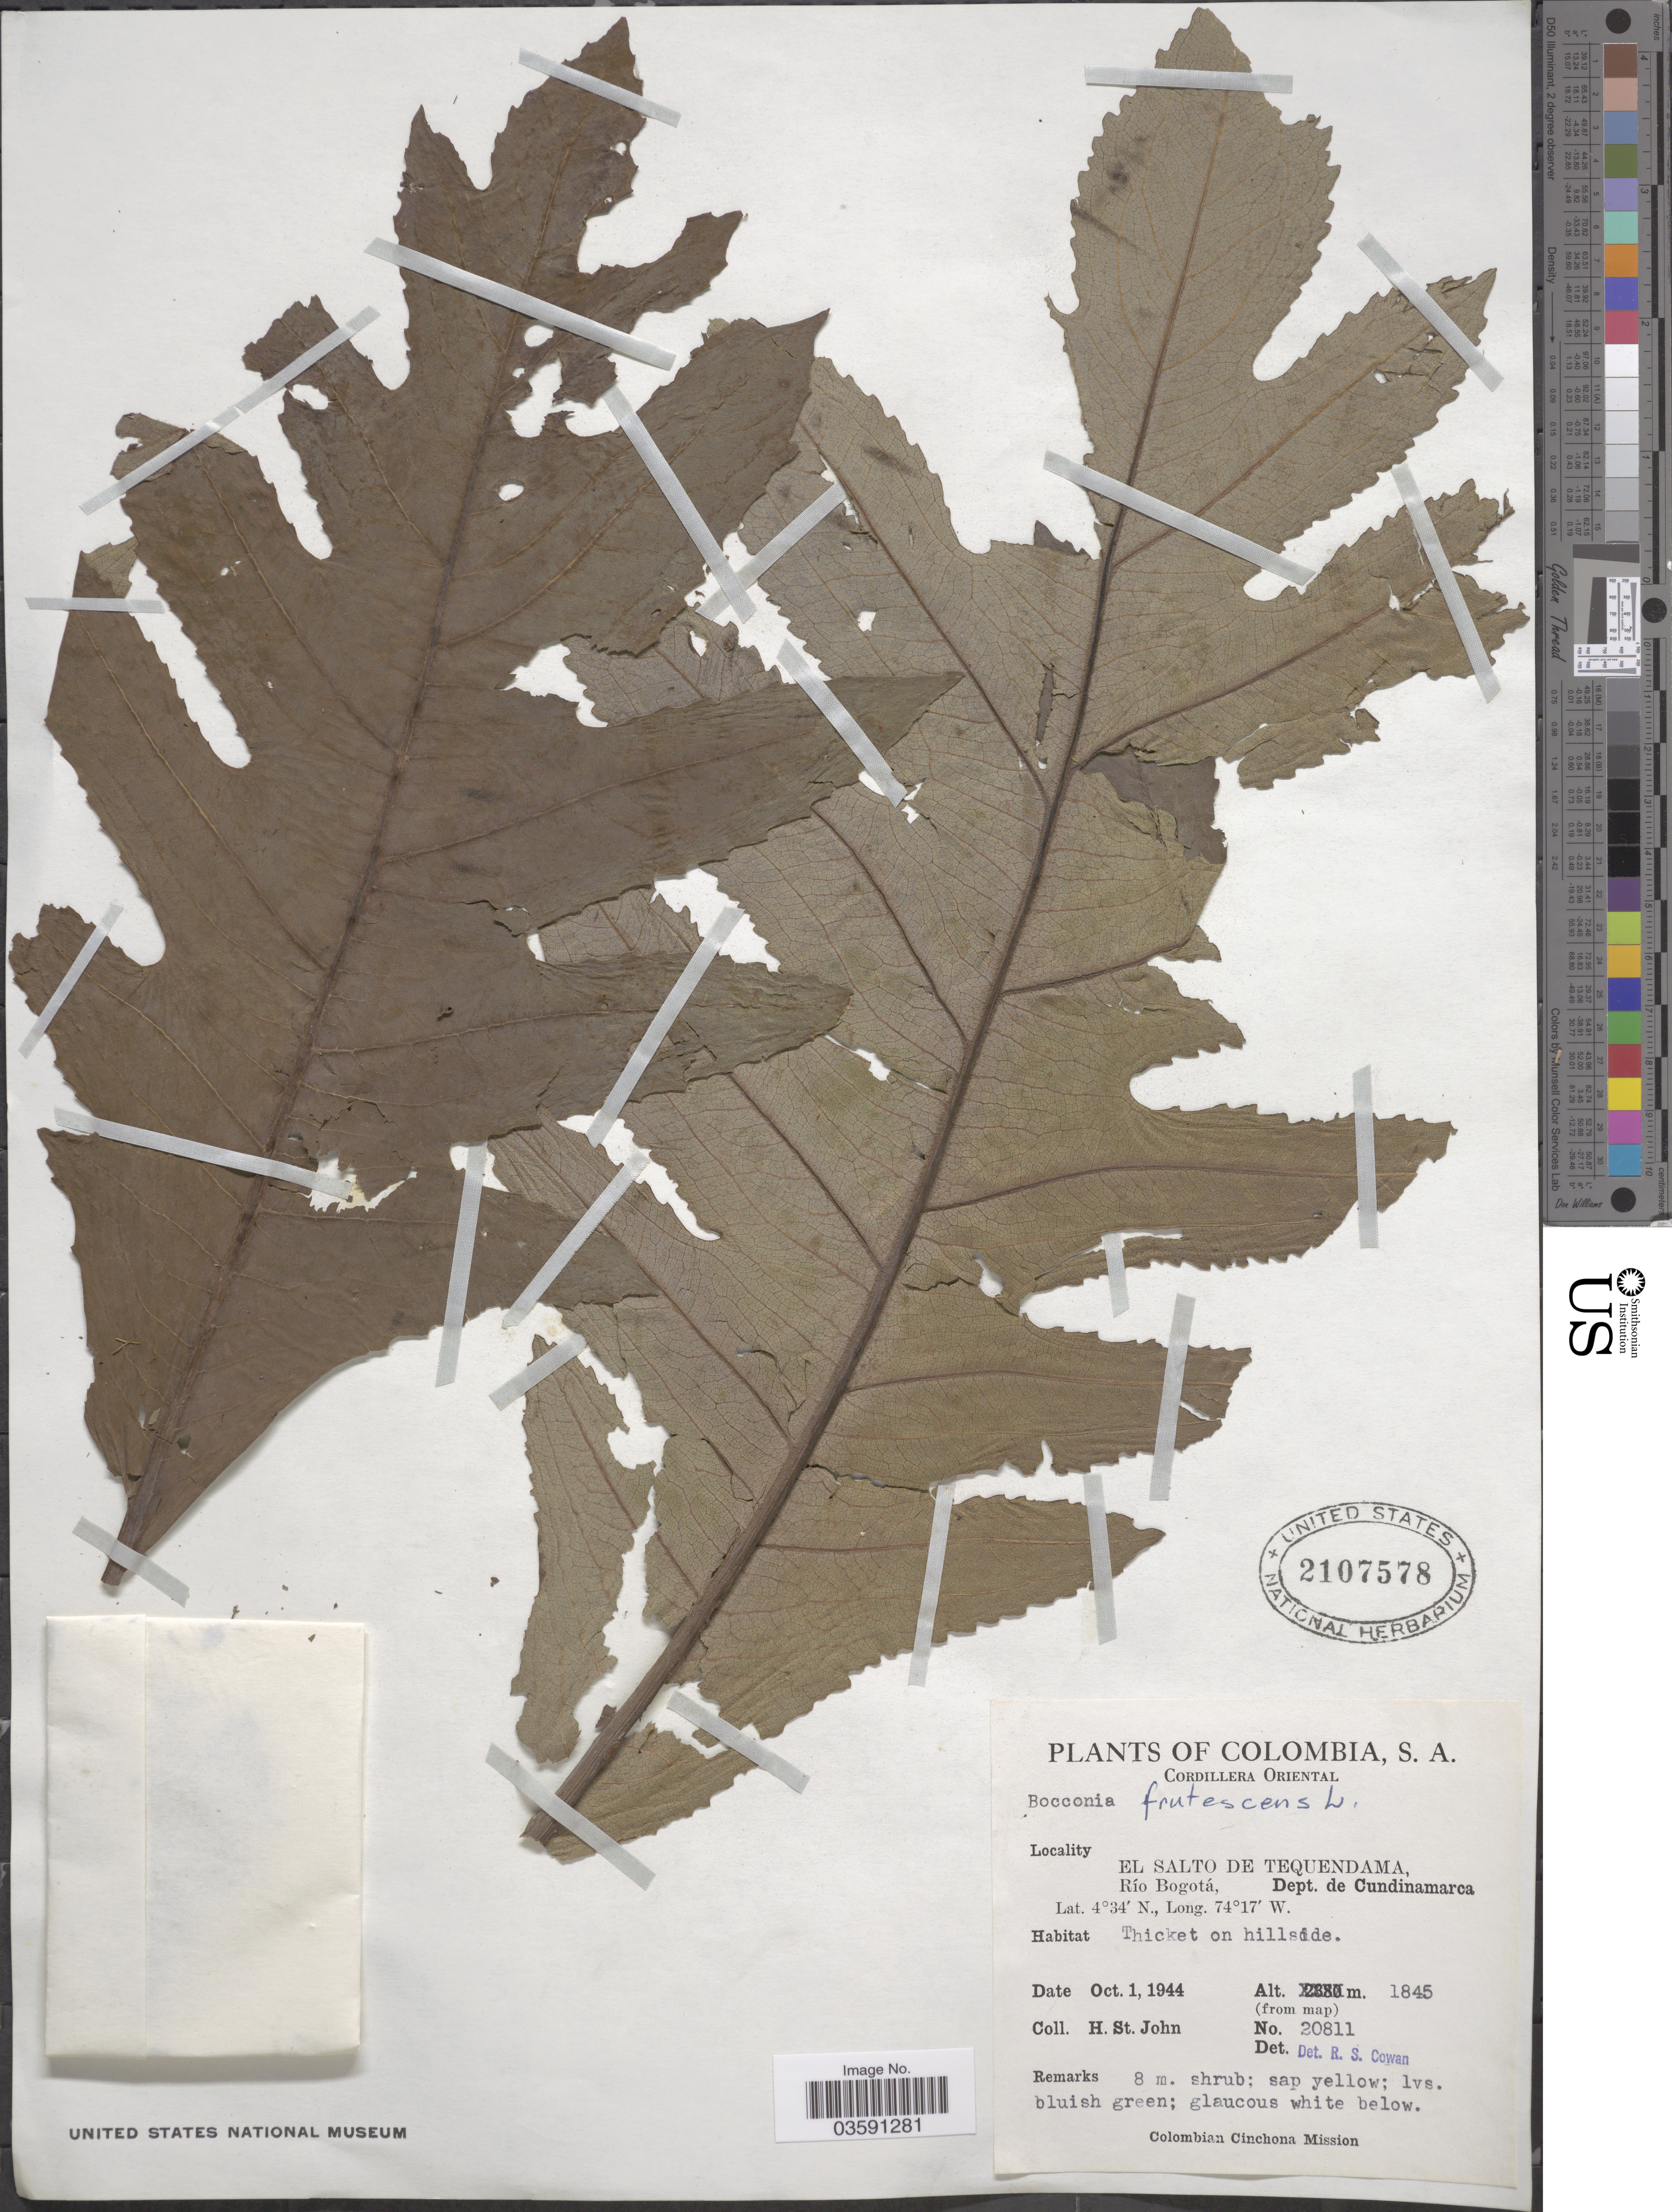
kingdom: Plantae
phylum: Tracheophyta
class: Magnoliopsida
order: Ranunculales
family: Papaveraceae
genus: Bocconia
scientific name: Bocconia integrifolia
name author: Bonpl.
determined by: Strong, Mark T., (BOT), Smithsonian Institution - National Museum of Natural History (UNITED STATES)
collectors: H. St. John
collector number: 20811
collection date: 1944-10-01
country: Colombia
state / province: Cundinamarca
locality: Cordillera Oriental. El Salto de Tequendama, Río Bogotá, Dept. de Cundinamarca.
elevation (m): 1845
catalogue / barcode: US 2107578